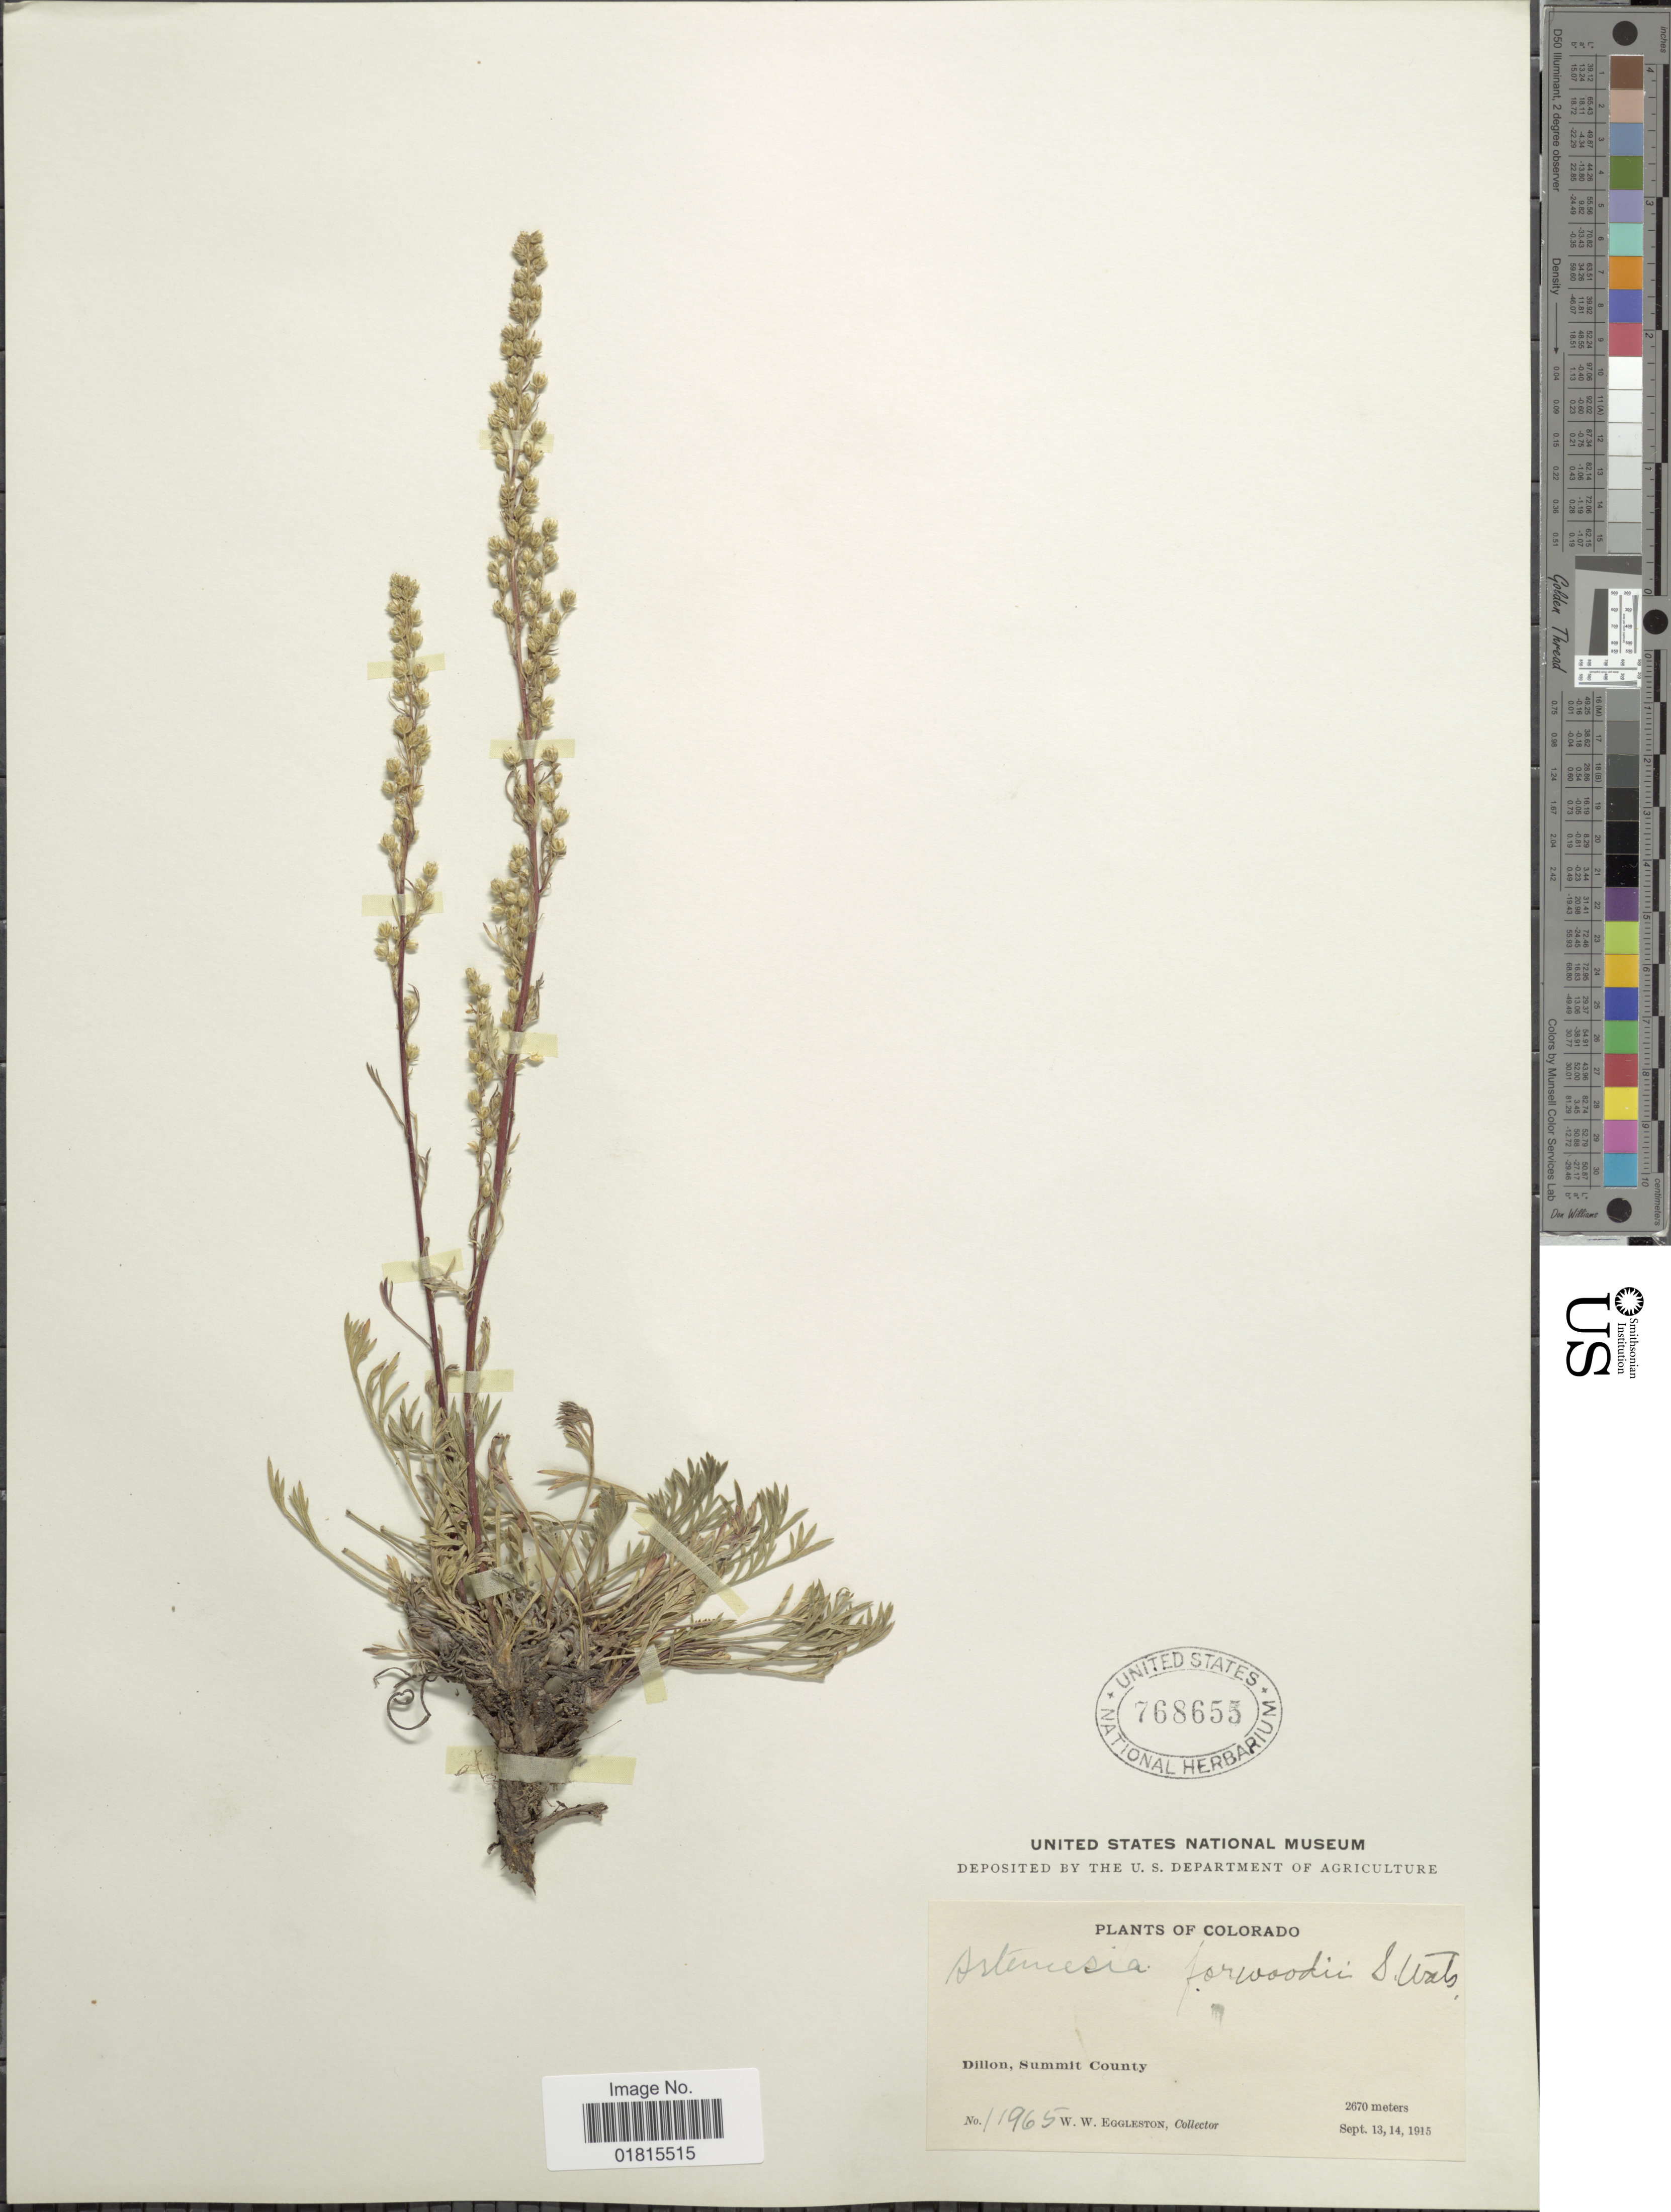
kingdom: Plantae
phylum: Tracheophyta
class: Magnoliopsida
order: Asterales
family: Asteraceae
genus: Artemisia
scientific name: Artemisia forwoodii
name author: S. Watson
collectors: W. W. Eggleston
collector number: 11965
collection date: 1915-09-13/1915-09-14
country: United States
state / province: Colorado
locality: Dillon, Summit County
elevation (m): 2670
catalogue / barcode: US 768655